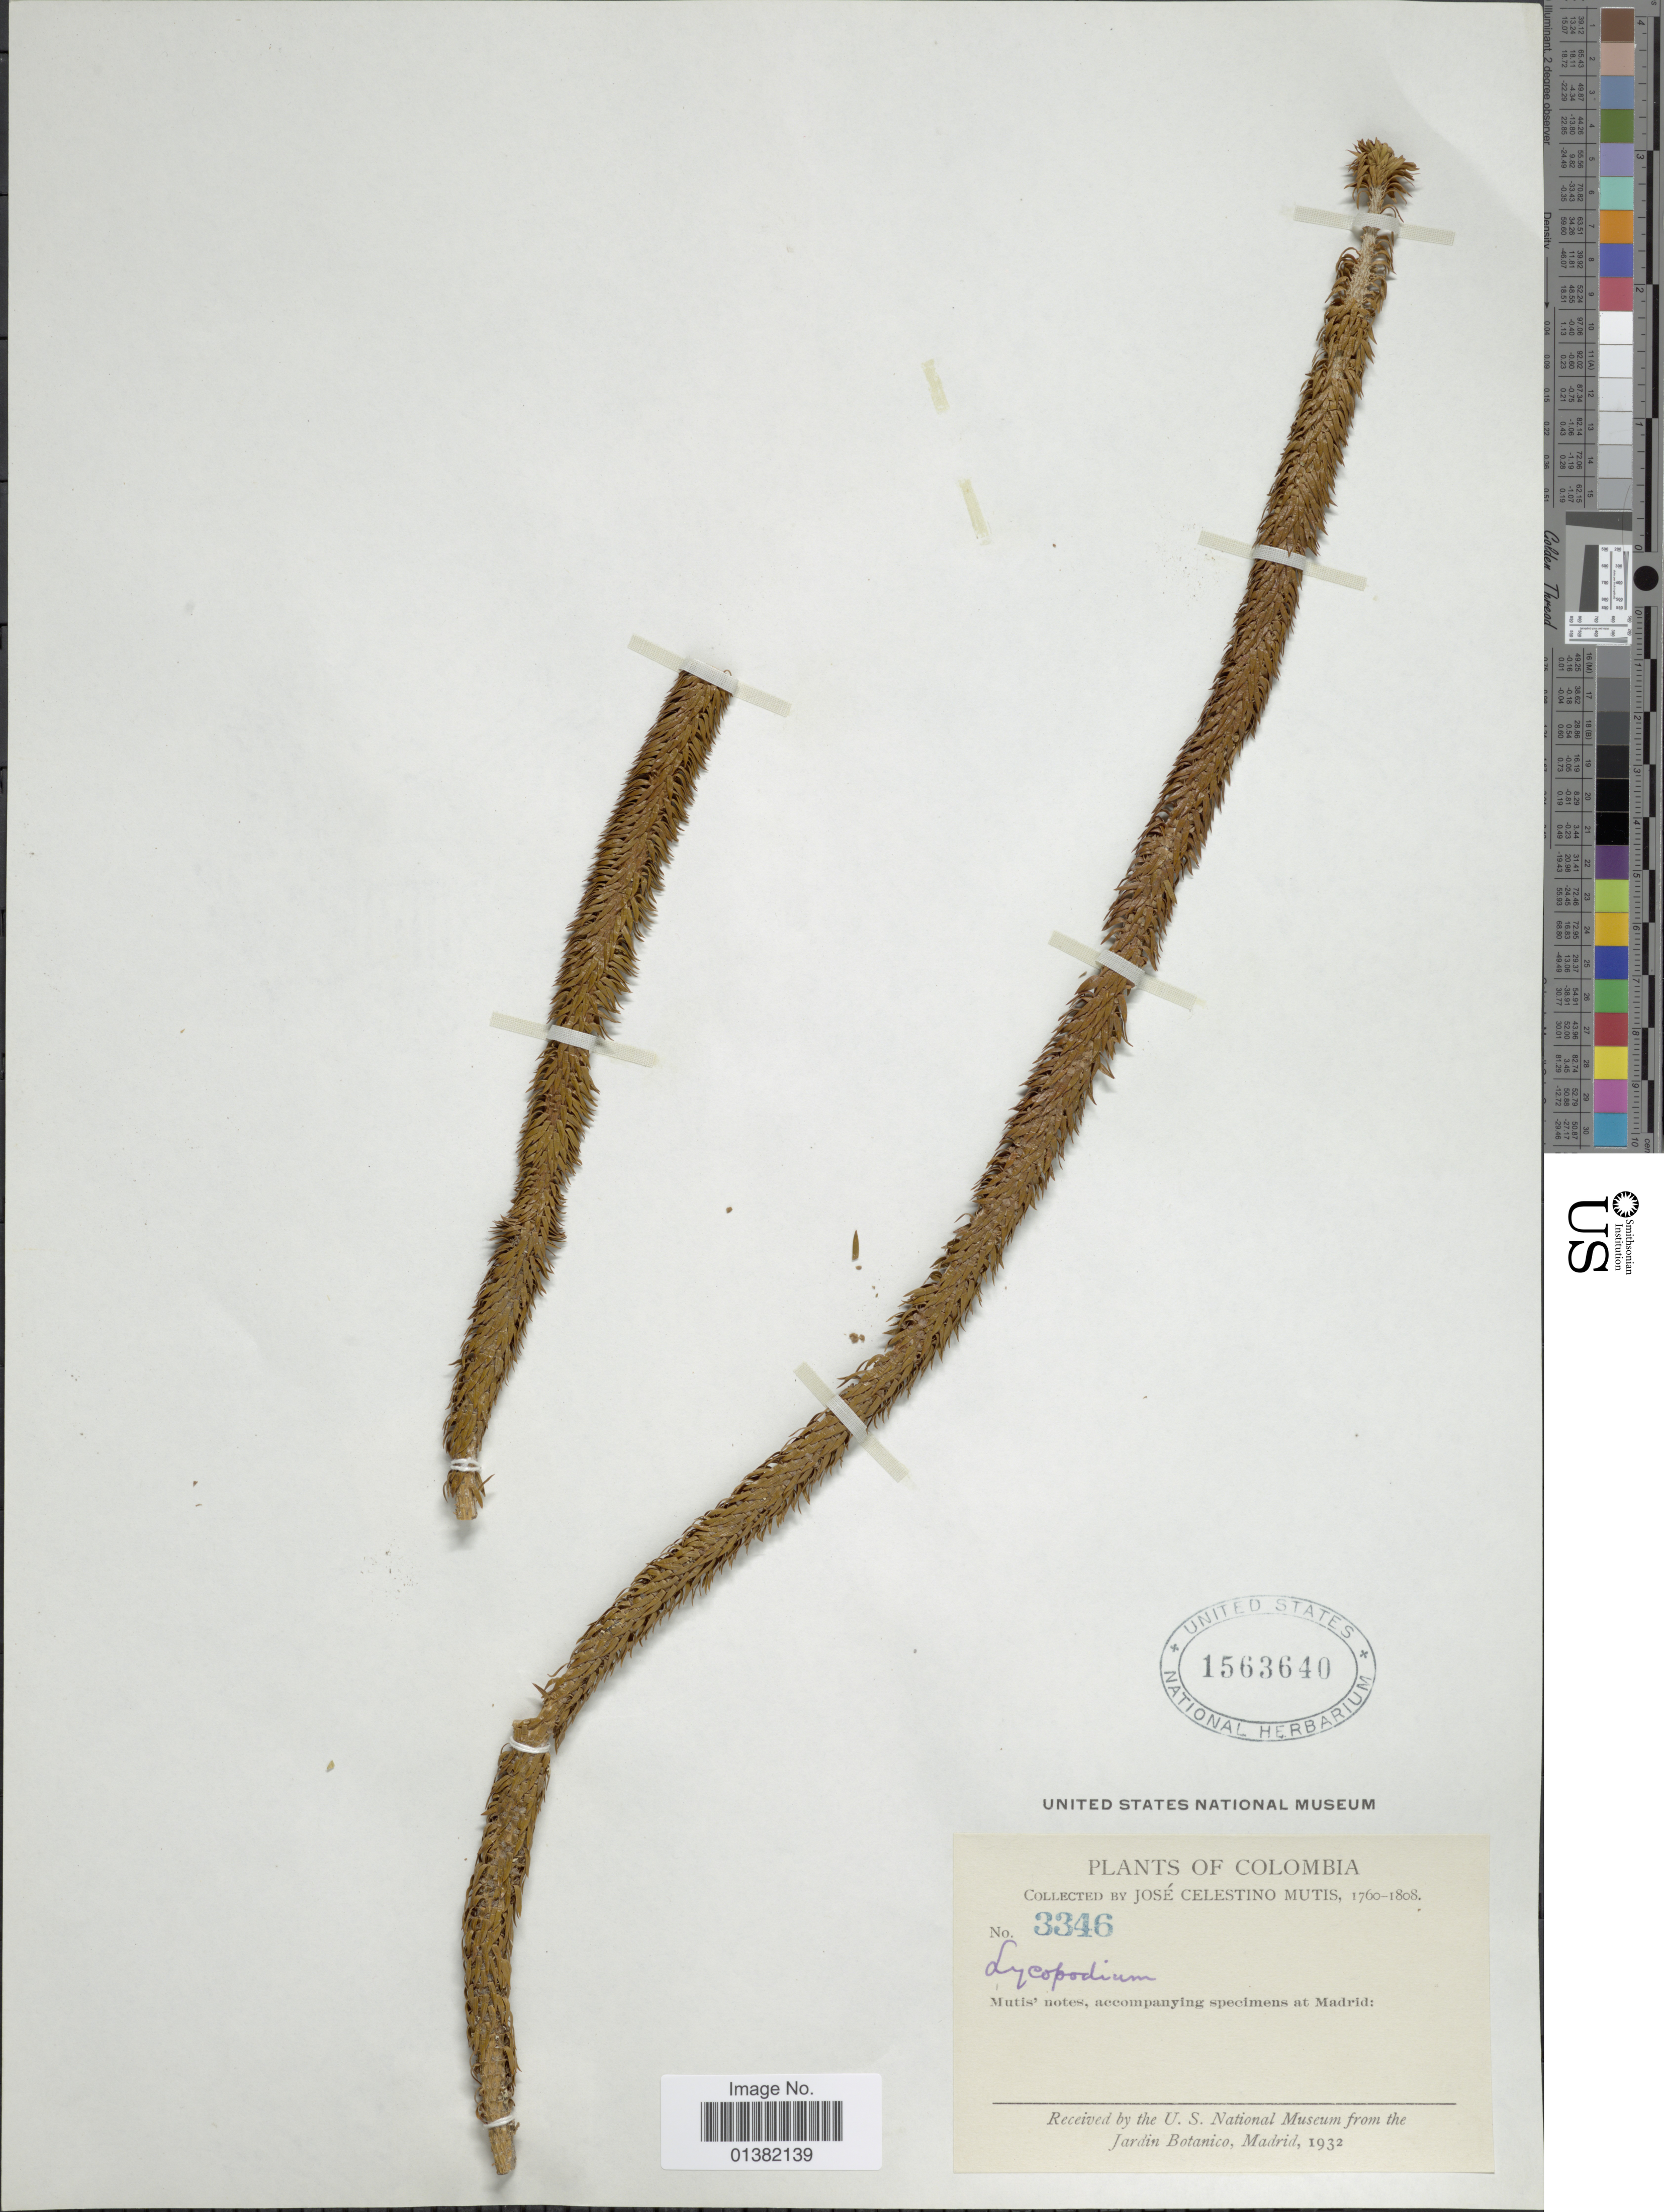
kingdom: Plantae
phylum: Tracheophyta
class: Lycopodiopsida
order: Lycopodiales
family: Lycopodiaceae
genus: Phlegmariurus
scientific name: Phlegmariurus firmus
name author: (Mett.) B. Øllg.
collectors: J. C. B. Mutis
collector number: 3346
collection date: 1760/1808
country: Colombia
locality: At Madrid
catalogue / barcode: US 1563640